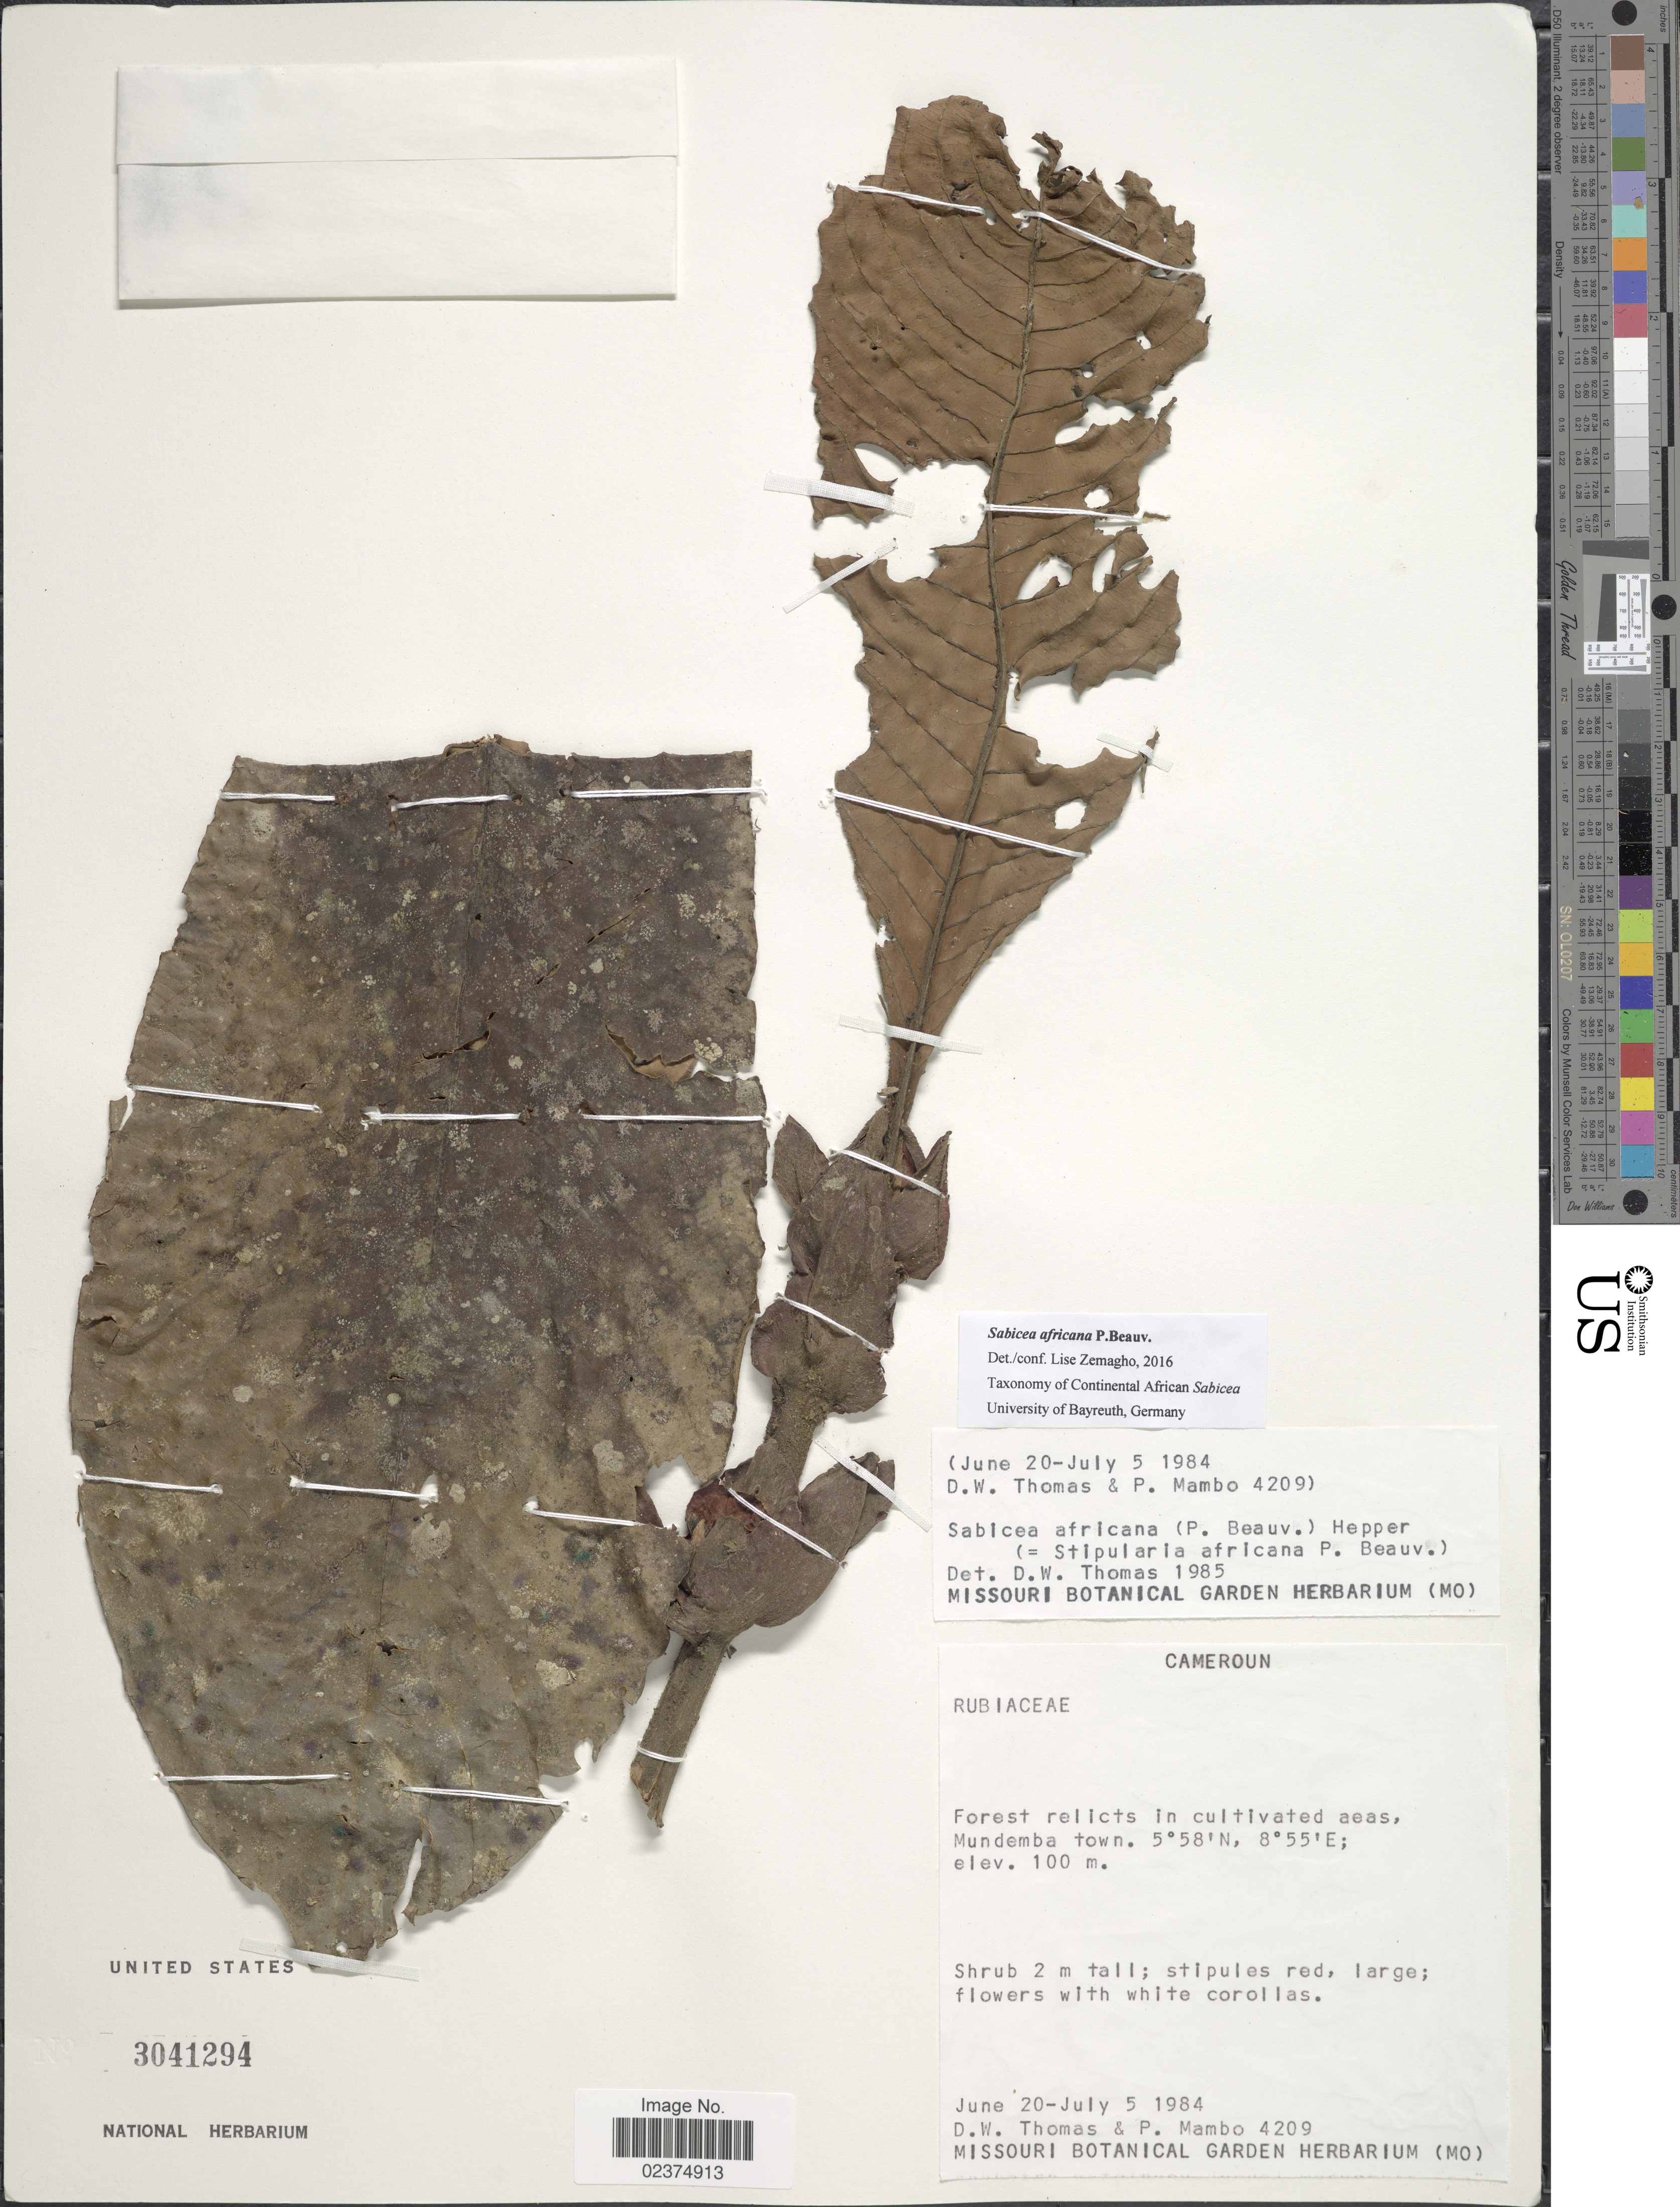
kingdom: Plantae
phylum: Tracheophyta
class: Magnoliopsida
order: Gentianales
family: Rubiaceae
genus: Sabicea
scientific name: Sabicea africana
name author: (P. Beauv.) Hepper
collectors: D. W. Thomas & P. Mambo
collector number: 4209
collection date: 1984-06-20/1984-07-05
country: Cameroon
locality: Mundemba town.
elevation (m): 100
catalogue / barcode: US 3041294